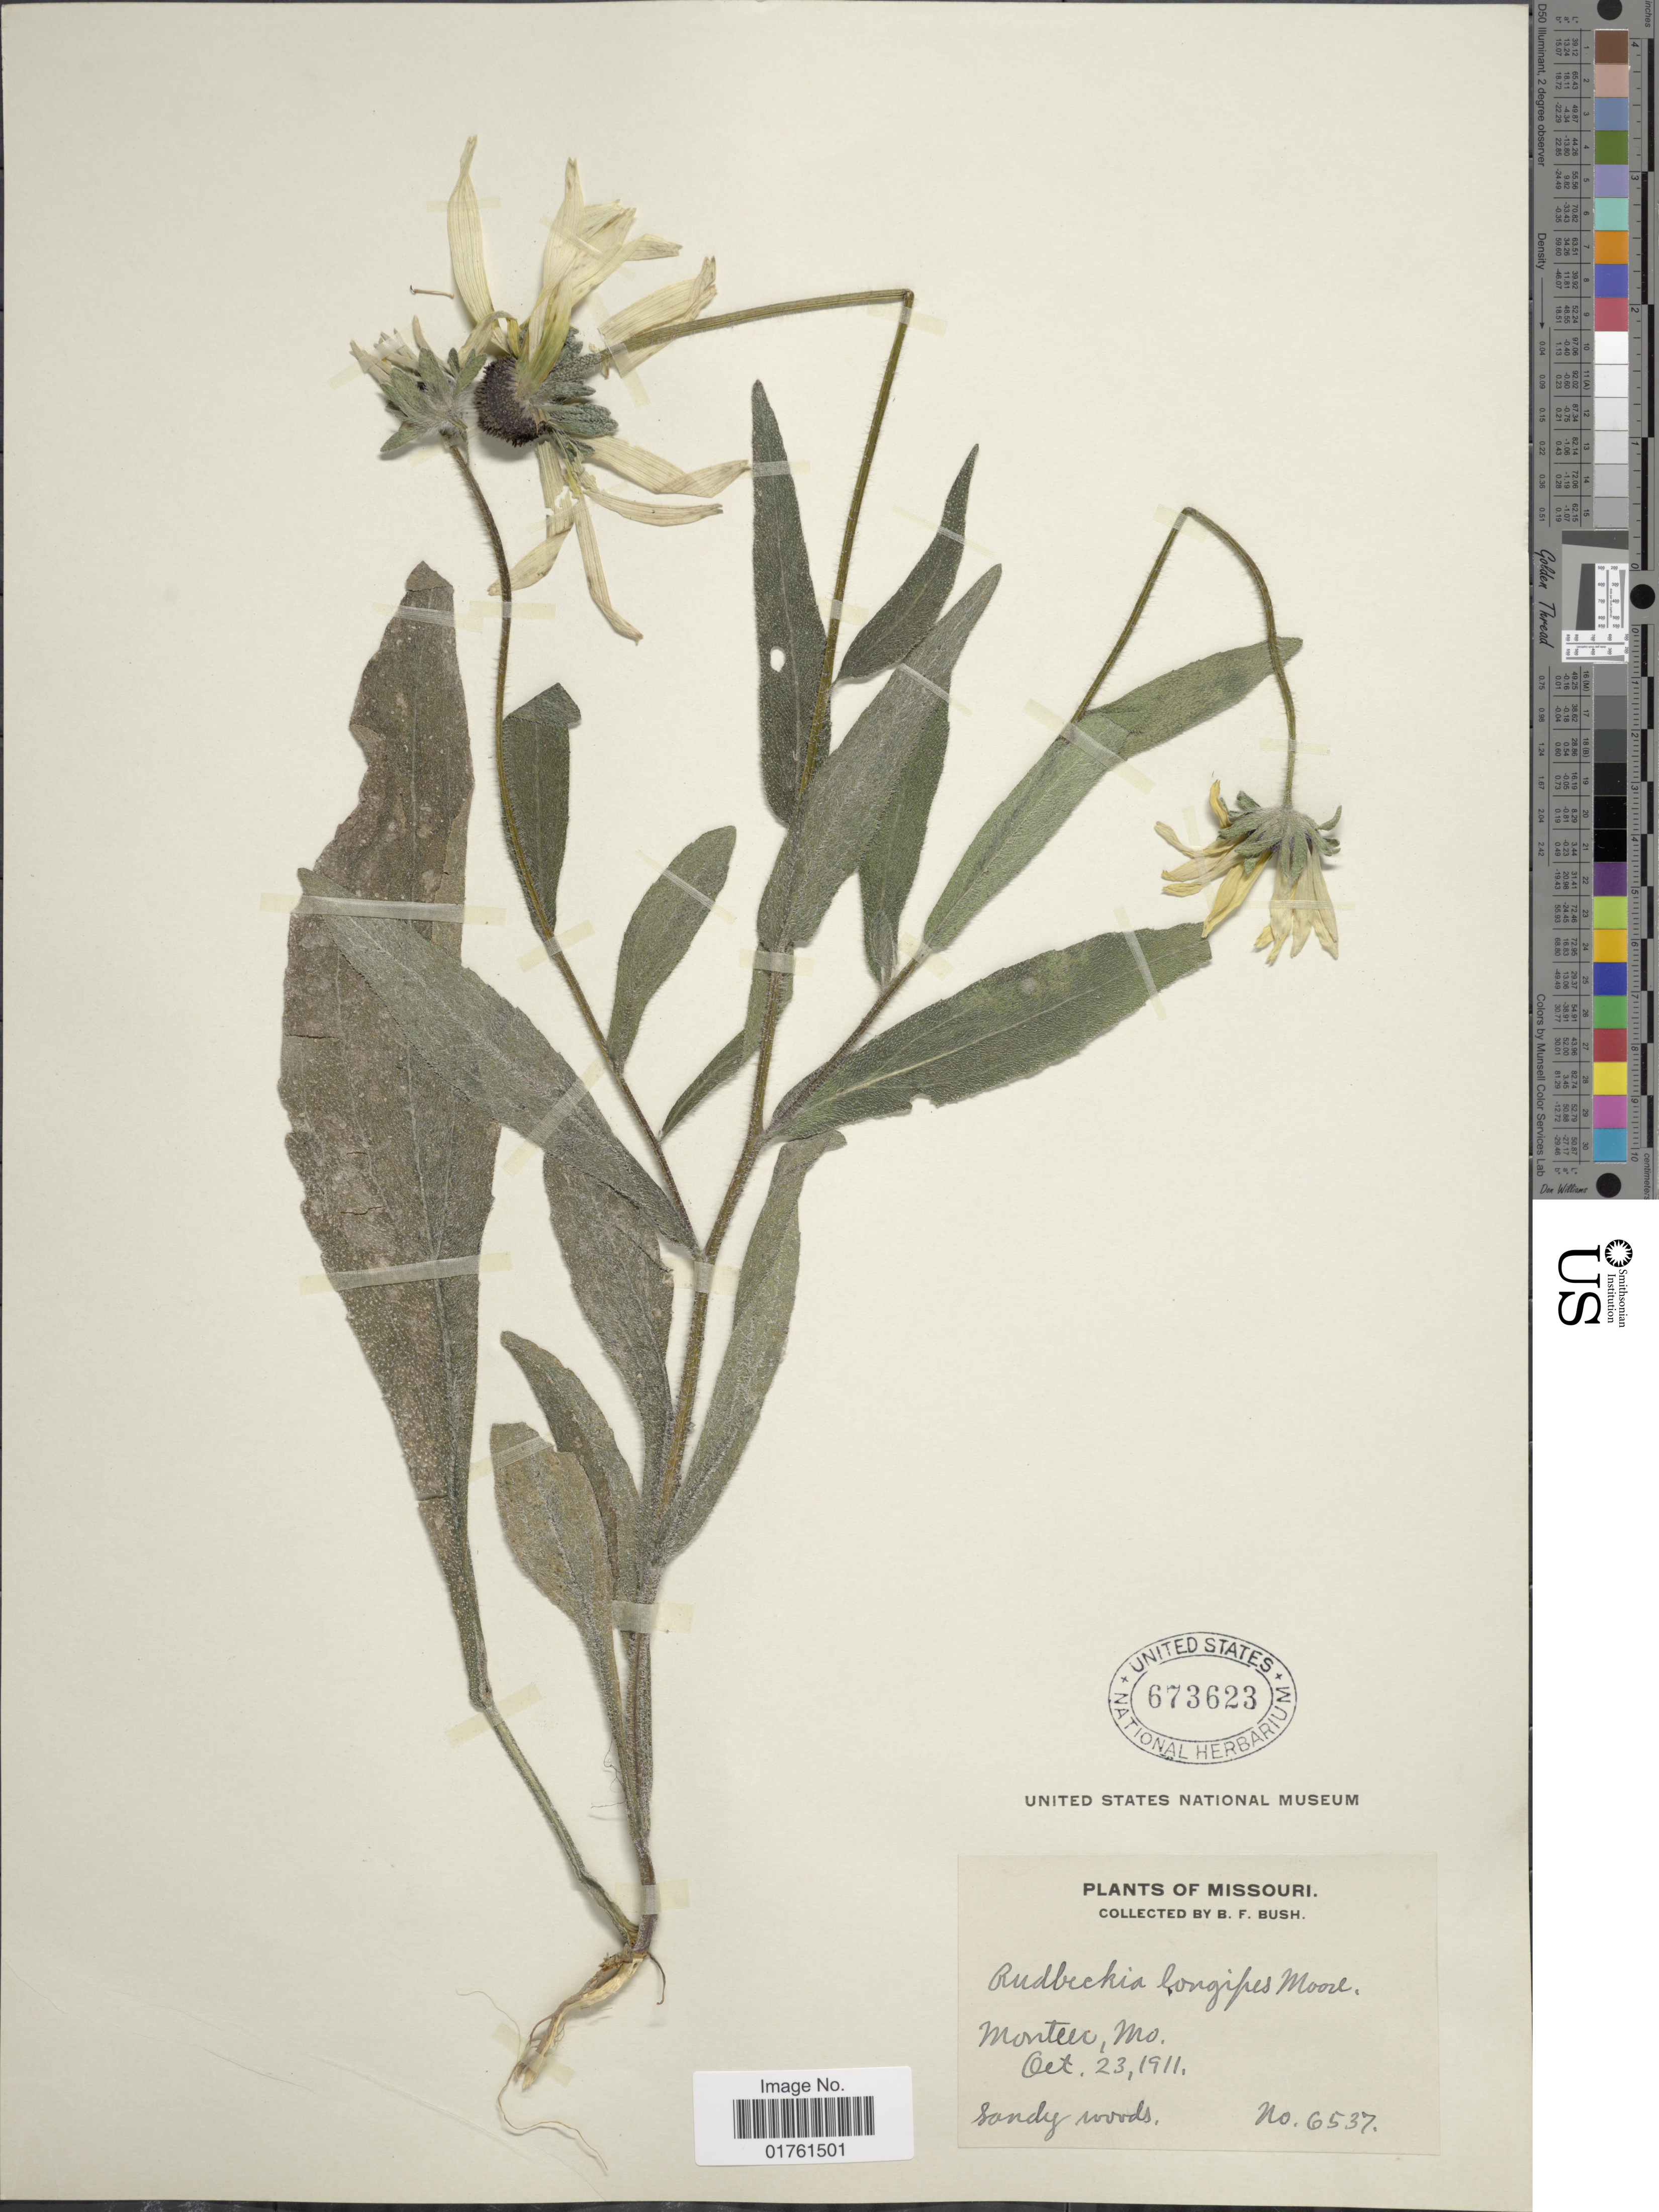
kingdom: Plantae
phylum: Tracheophyta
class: Magnoliopsida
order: Asterales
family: Asteraceae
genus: Rudbeckia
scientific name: Rudbeckia longipes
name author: Greene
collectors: B. F. Bush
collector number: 6537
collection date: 1911-10-23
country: United States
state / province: Missouri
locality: Monteer, sandy woods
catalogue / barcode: US 673623